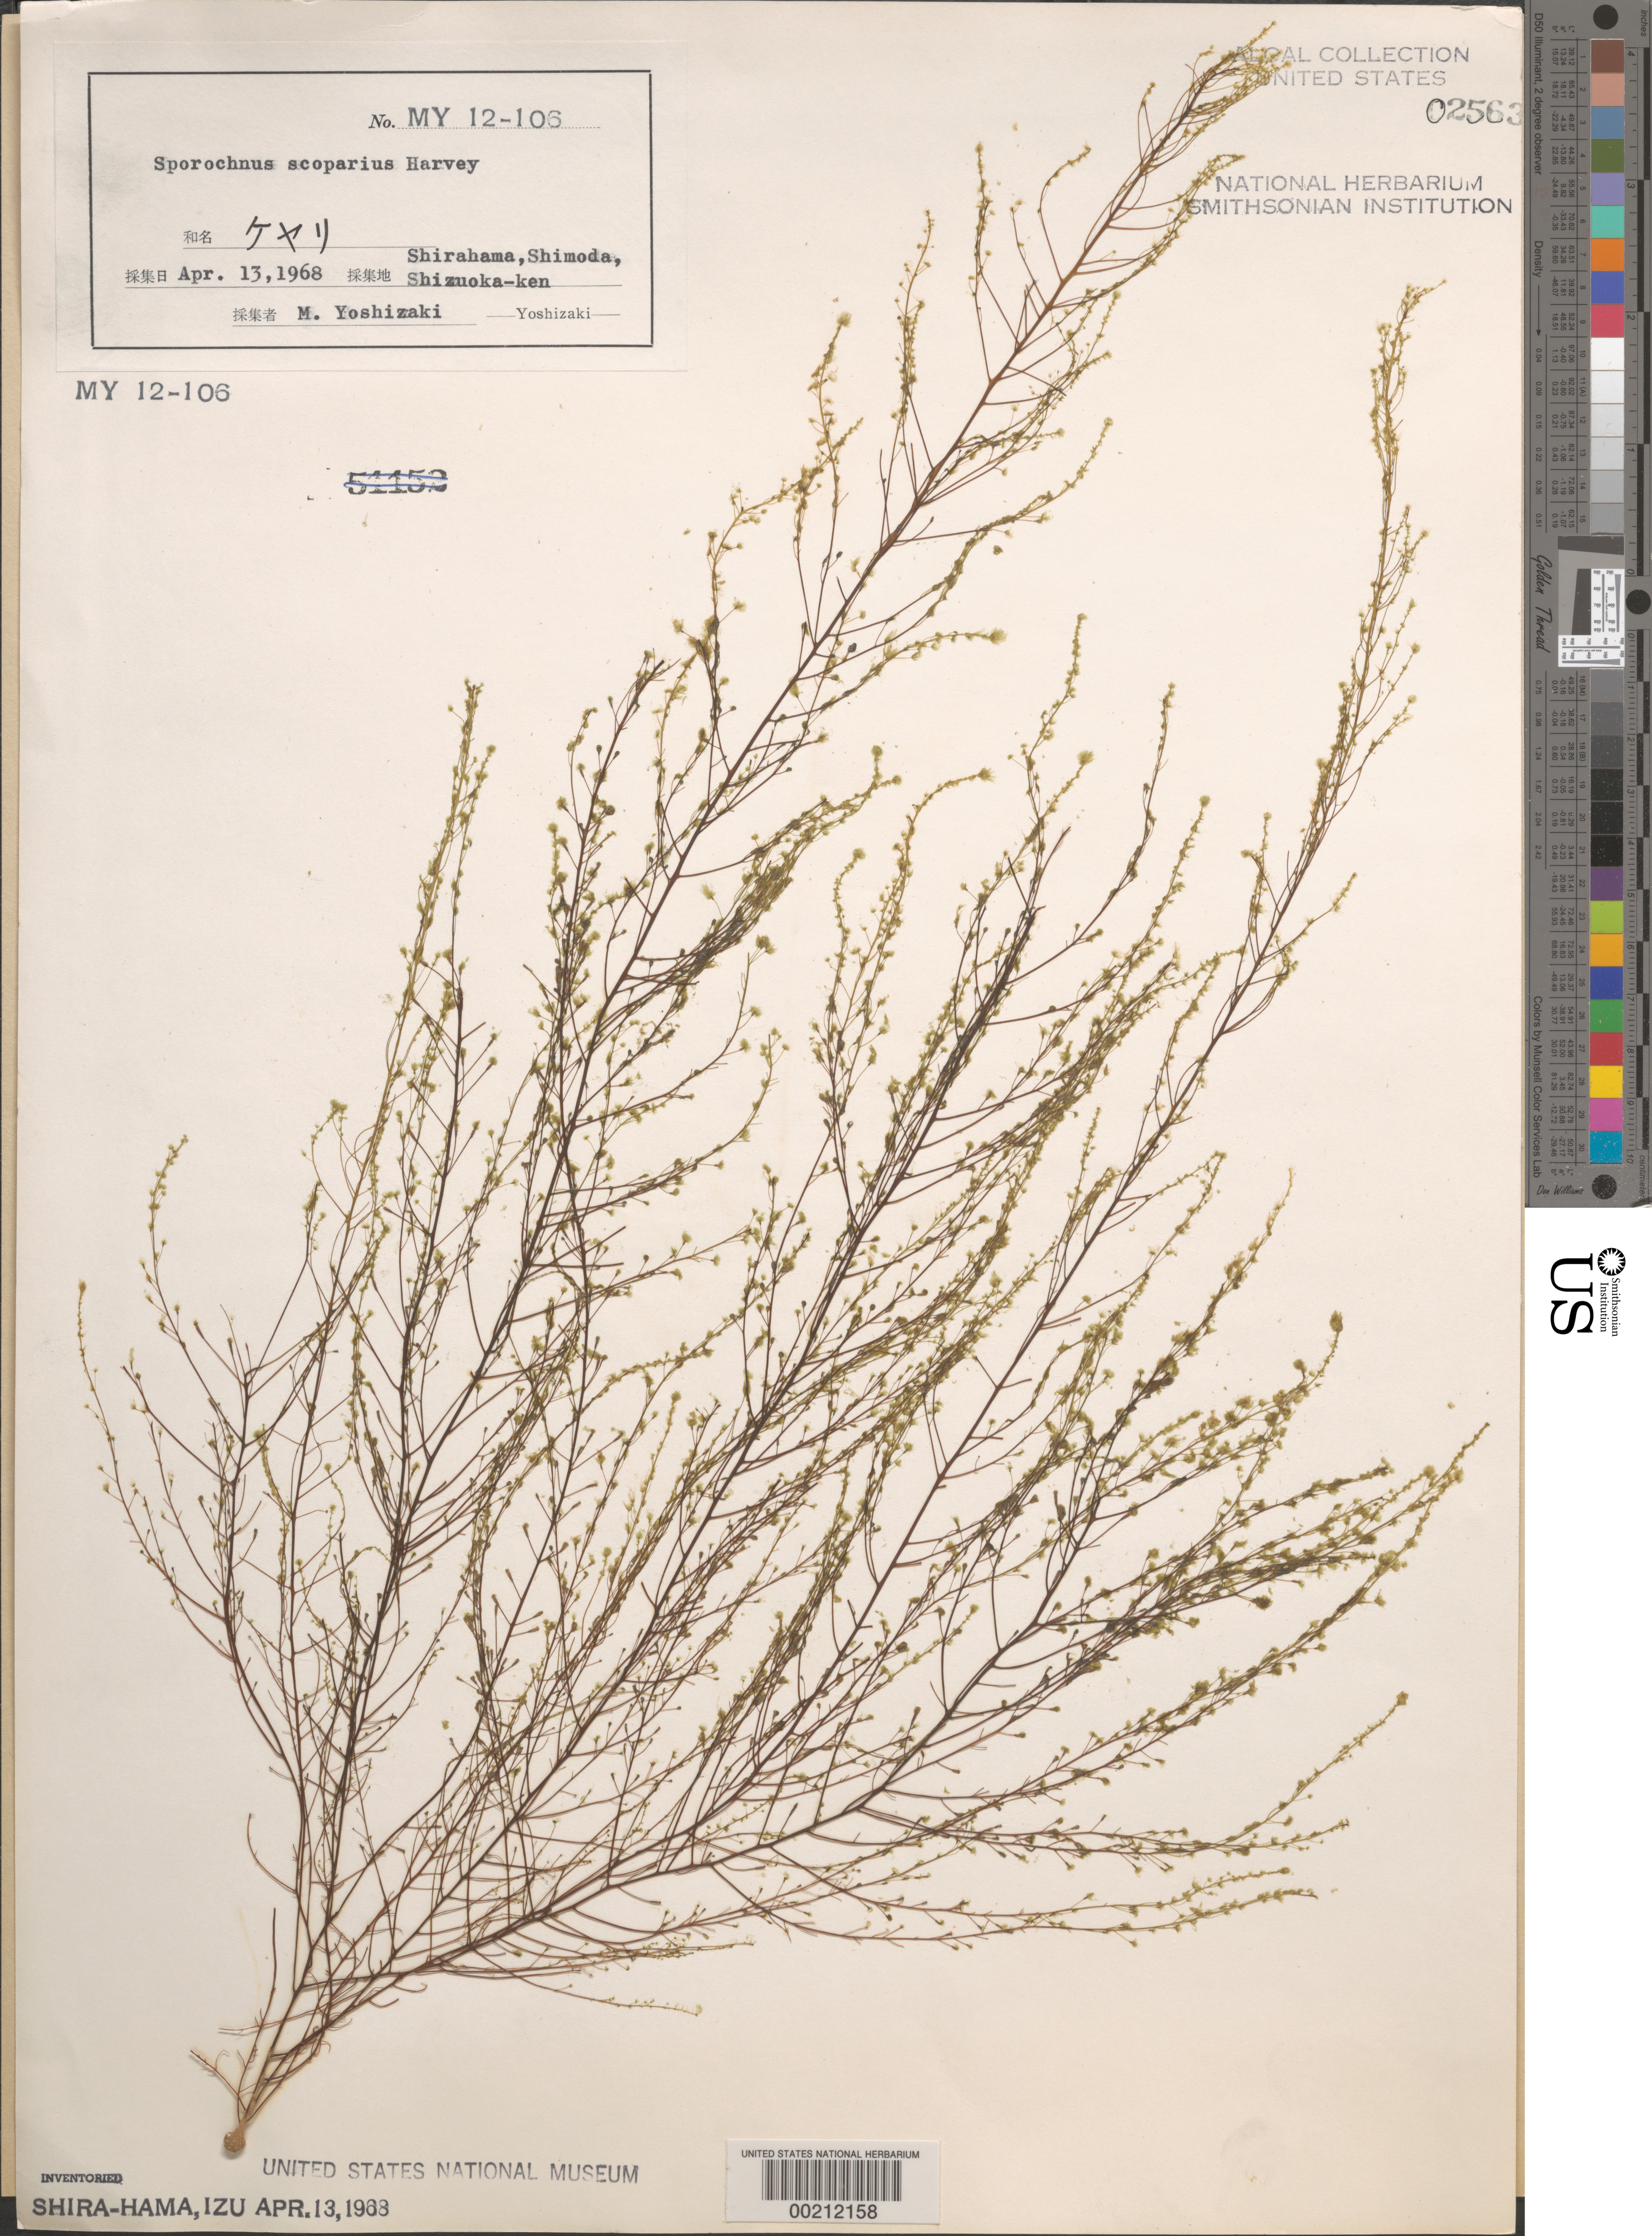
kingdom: Chromista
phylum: Ochrophyta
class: Phaeophyceae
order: Sporochnales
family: Sporochnaceae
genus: Sporochnus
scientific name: Sporochnus radiciformis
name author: (R. Br. ex Turner) C. Agardh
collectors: M. Yoshizaki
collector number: MY 12-106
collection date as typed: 13 Apr 1968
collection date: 1968-04-13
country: Japan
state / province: Sizuoka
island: Honshu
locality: Shirahama, Shimoda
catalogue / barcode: US 2563